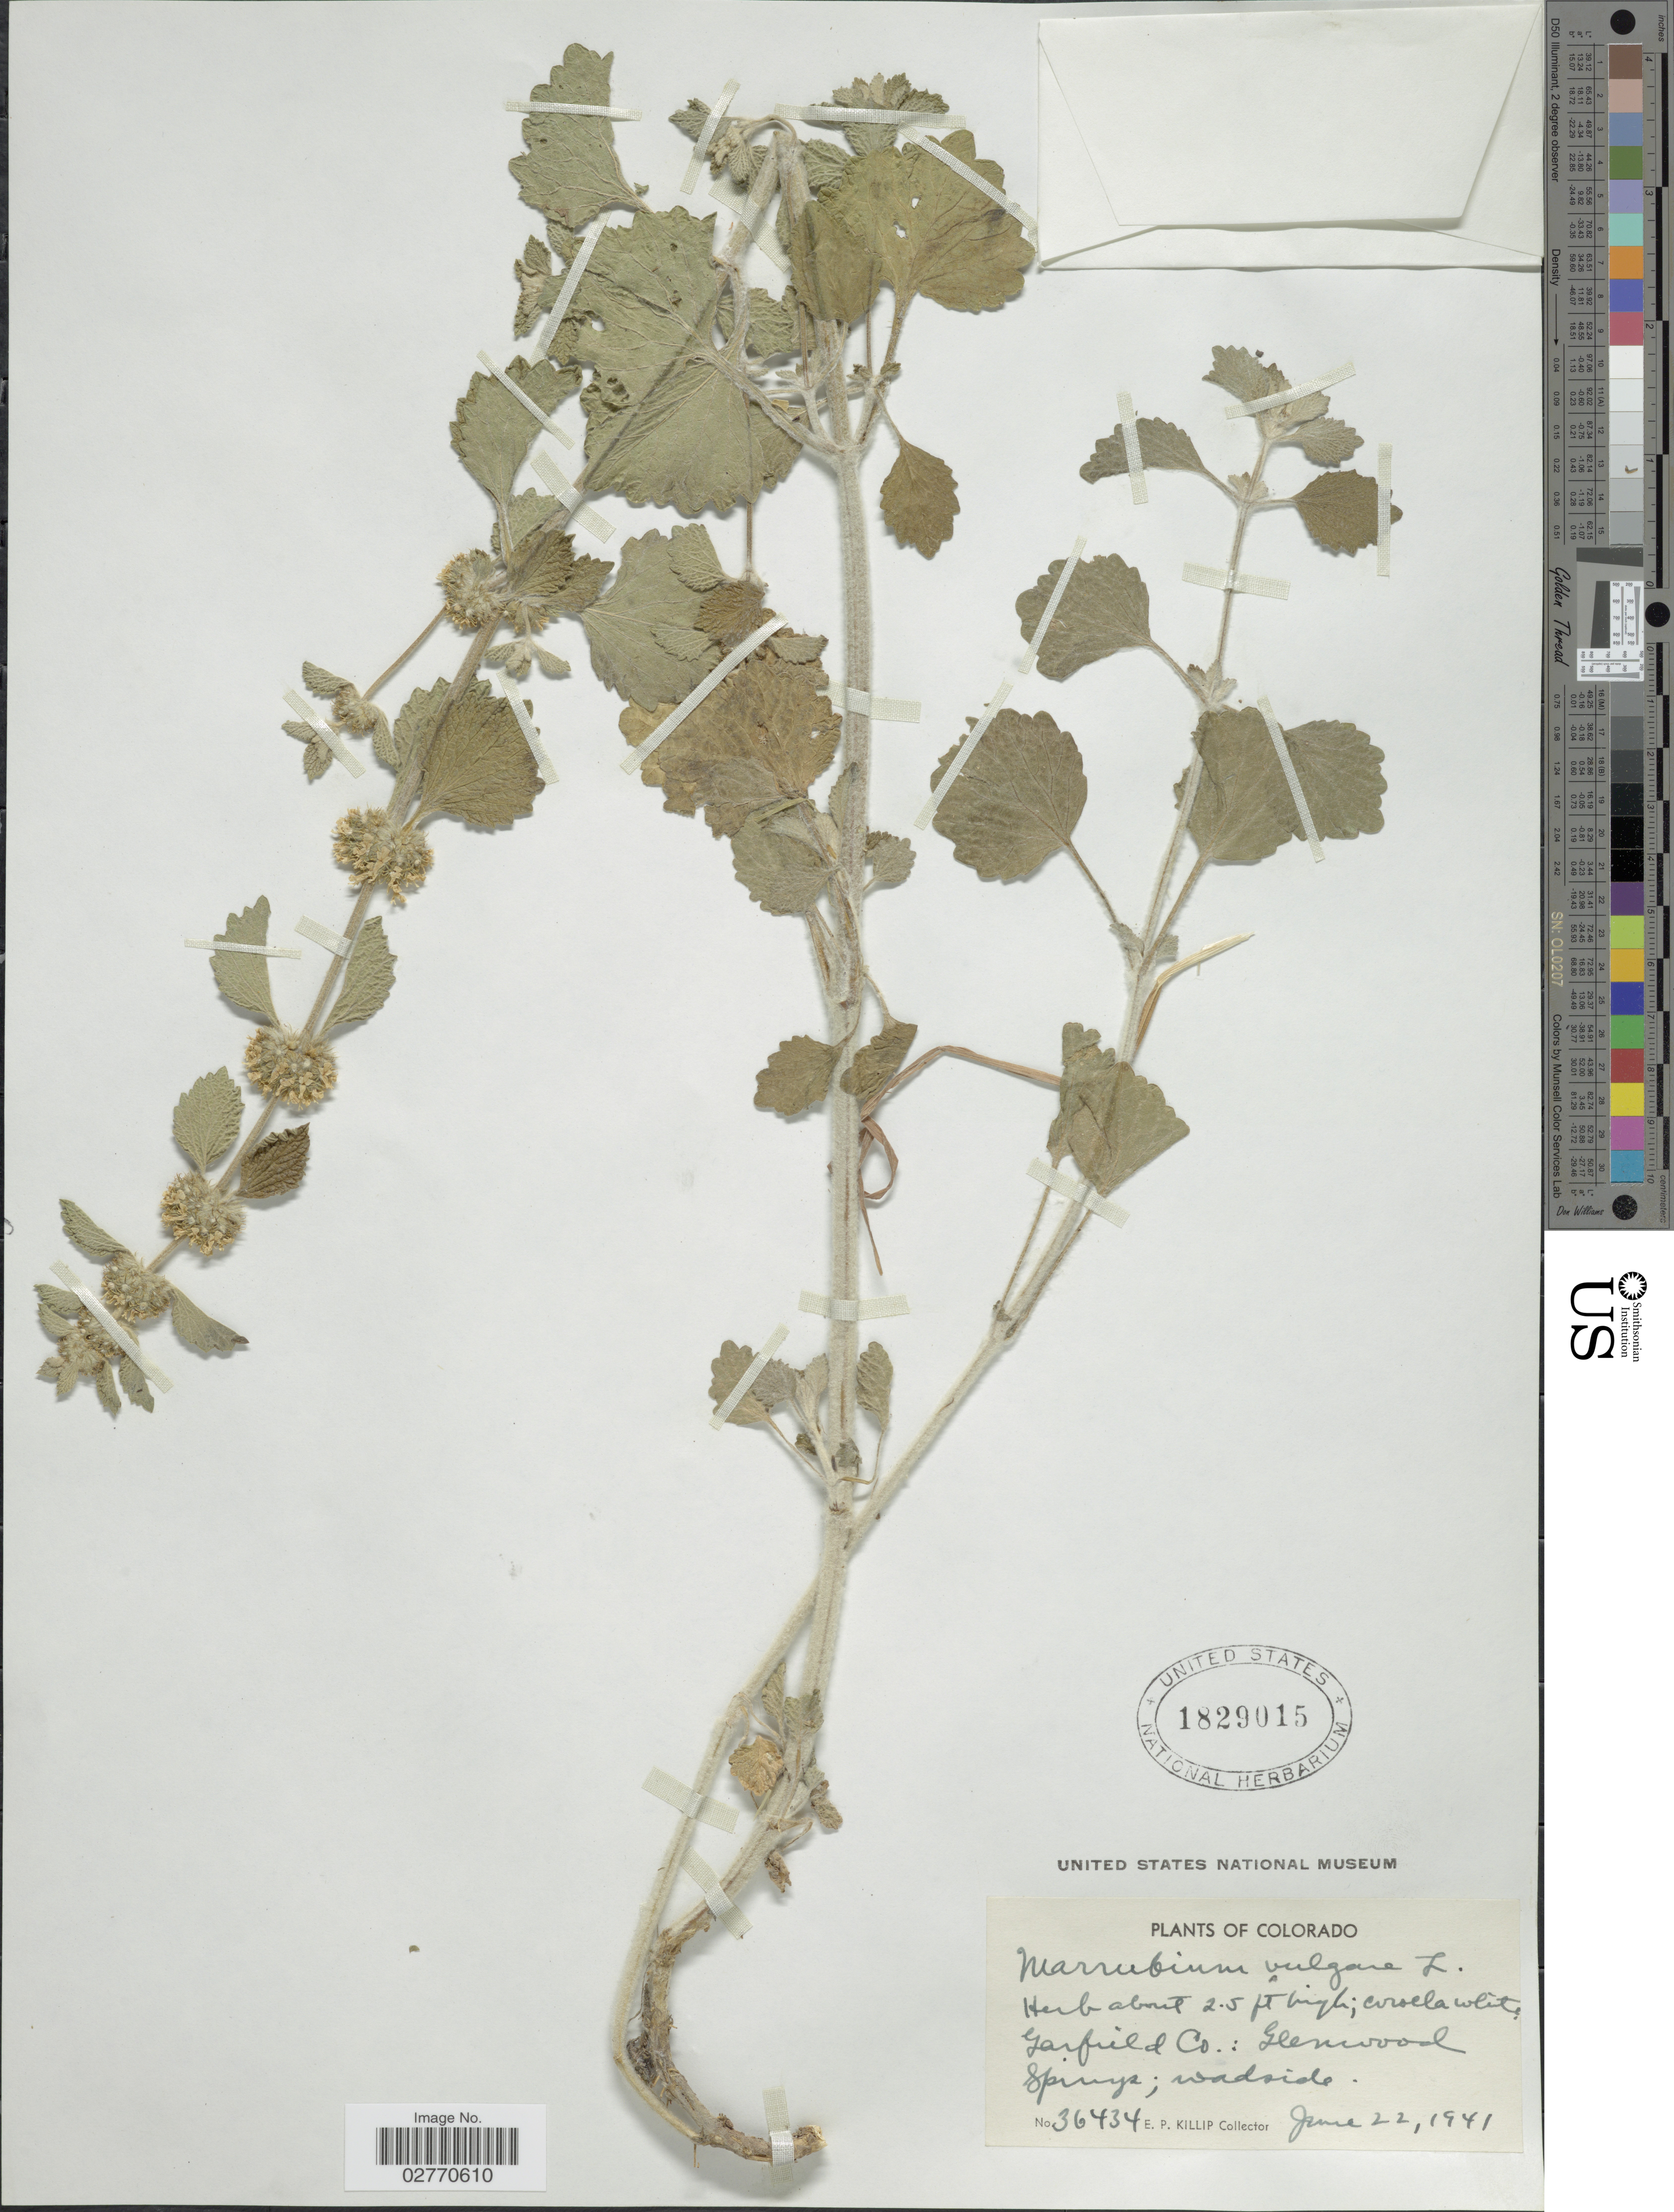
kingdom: Plantae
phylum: Tracheophyta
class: Magnoliopsida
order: Lamiales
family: Lamiaceae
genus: Marrubium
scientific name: Marrubium vulgare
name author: L.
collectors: E. P. Killip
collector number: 36434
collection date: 1941-06-22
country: United States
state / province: Colorado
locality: Garfield Co.: Glenwood Springs; wadside.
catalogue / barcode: US 1829015